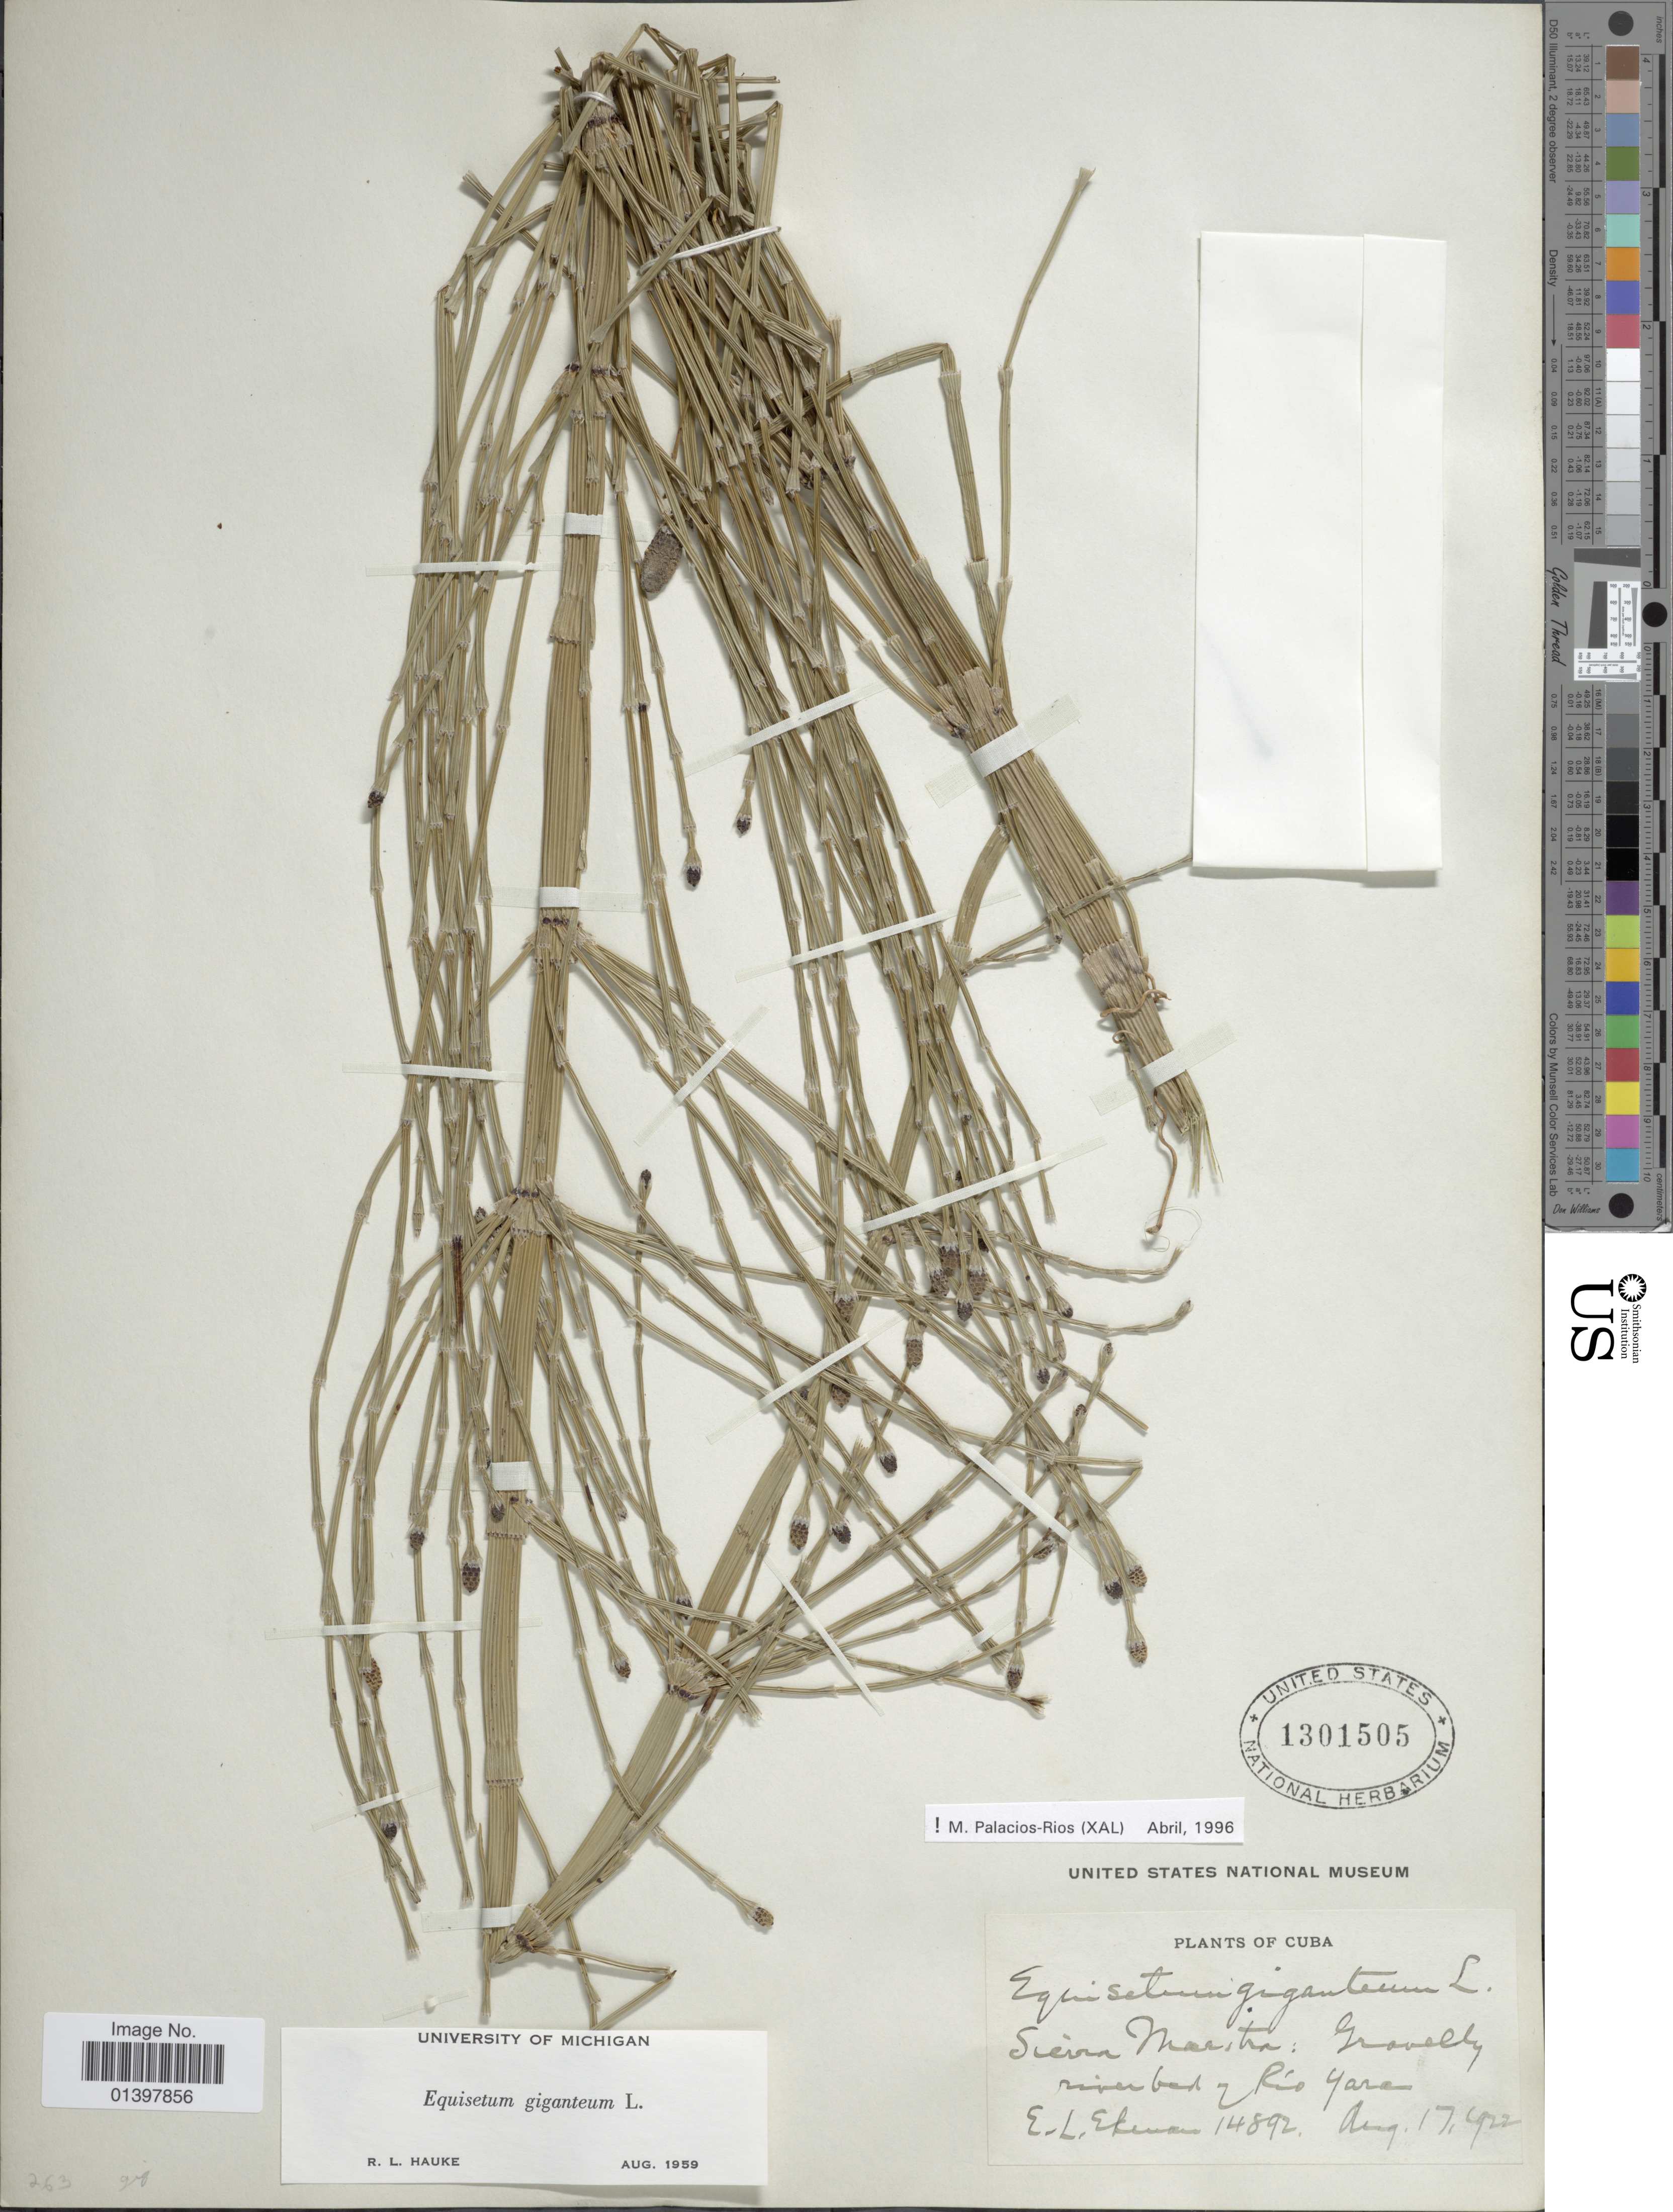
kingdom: Plantae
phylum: Tracheophyta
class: Polypodiopsida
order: Equisetales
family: Equisetaceae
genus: Equisetum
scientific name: Equisetum giganteum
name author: L.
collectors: E. L. Ekman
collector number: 14892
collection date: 1922-08-17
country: Cuba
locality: Sierra Maestra: Gravelly river bank of Rio Yara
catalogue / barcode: US 1301505